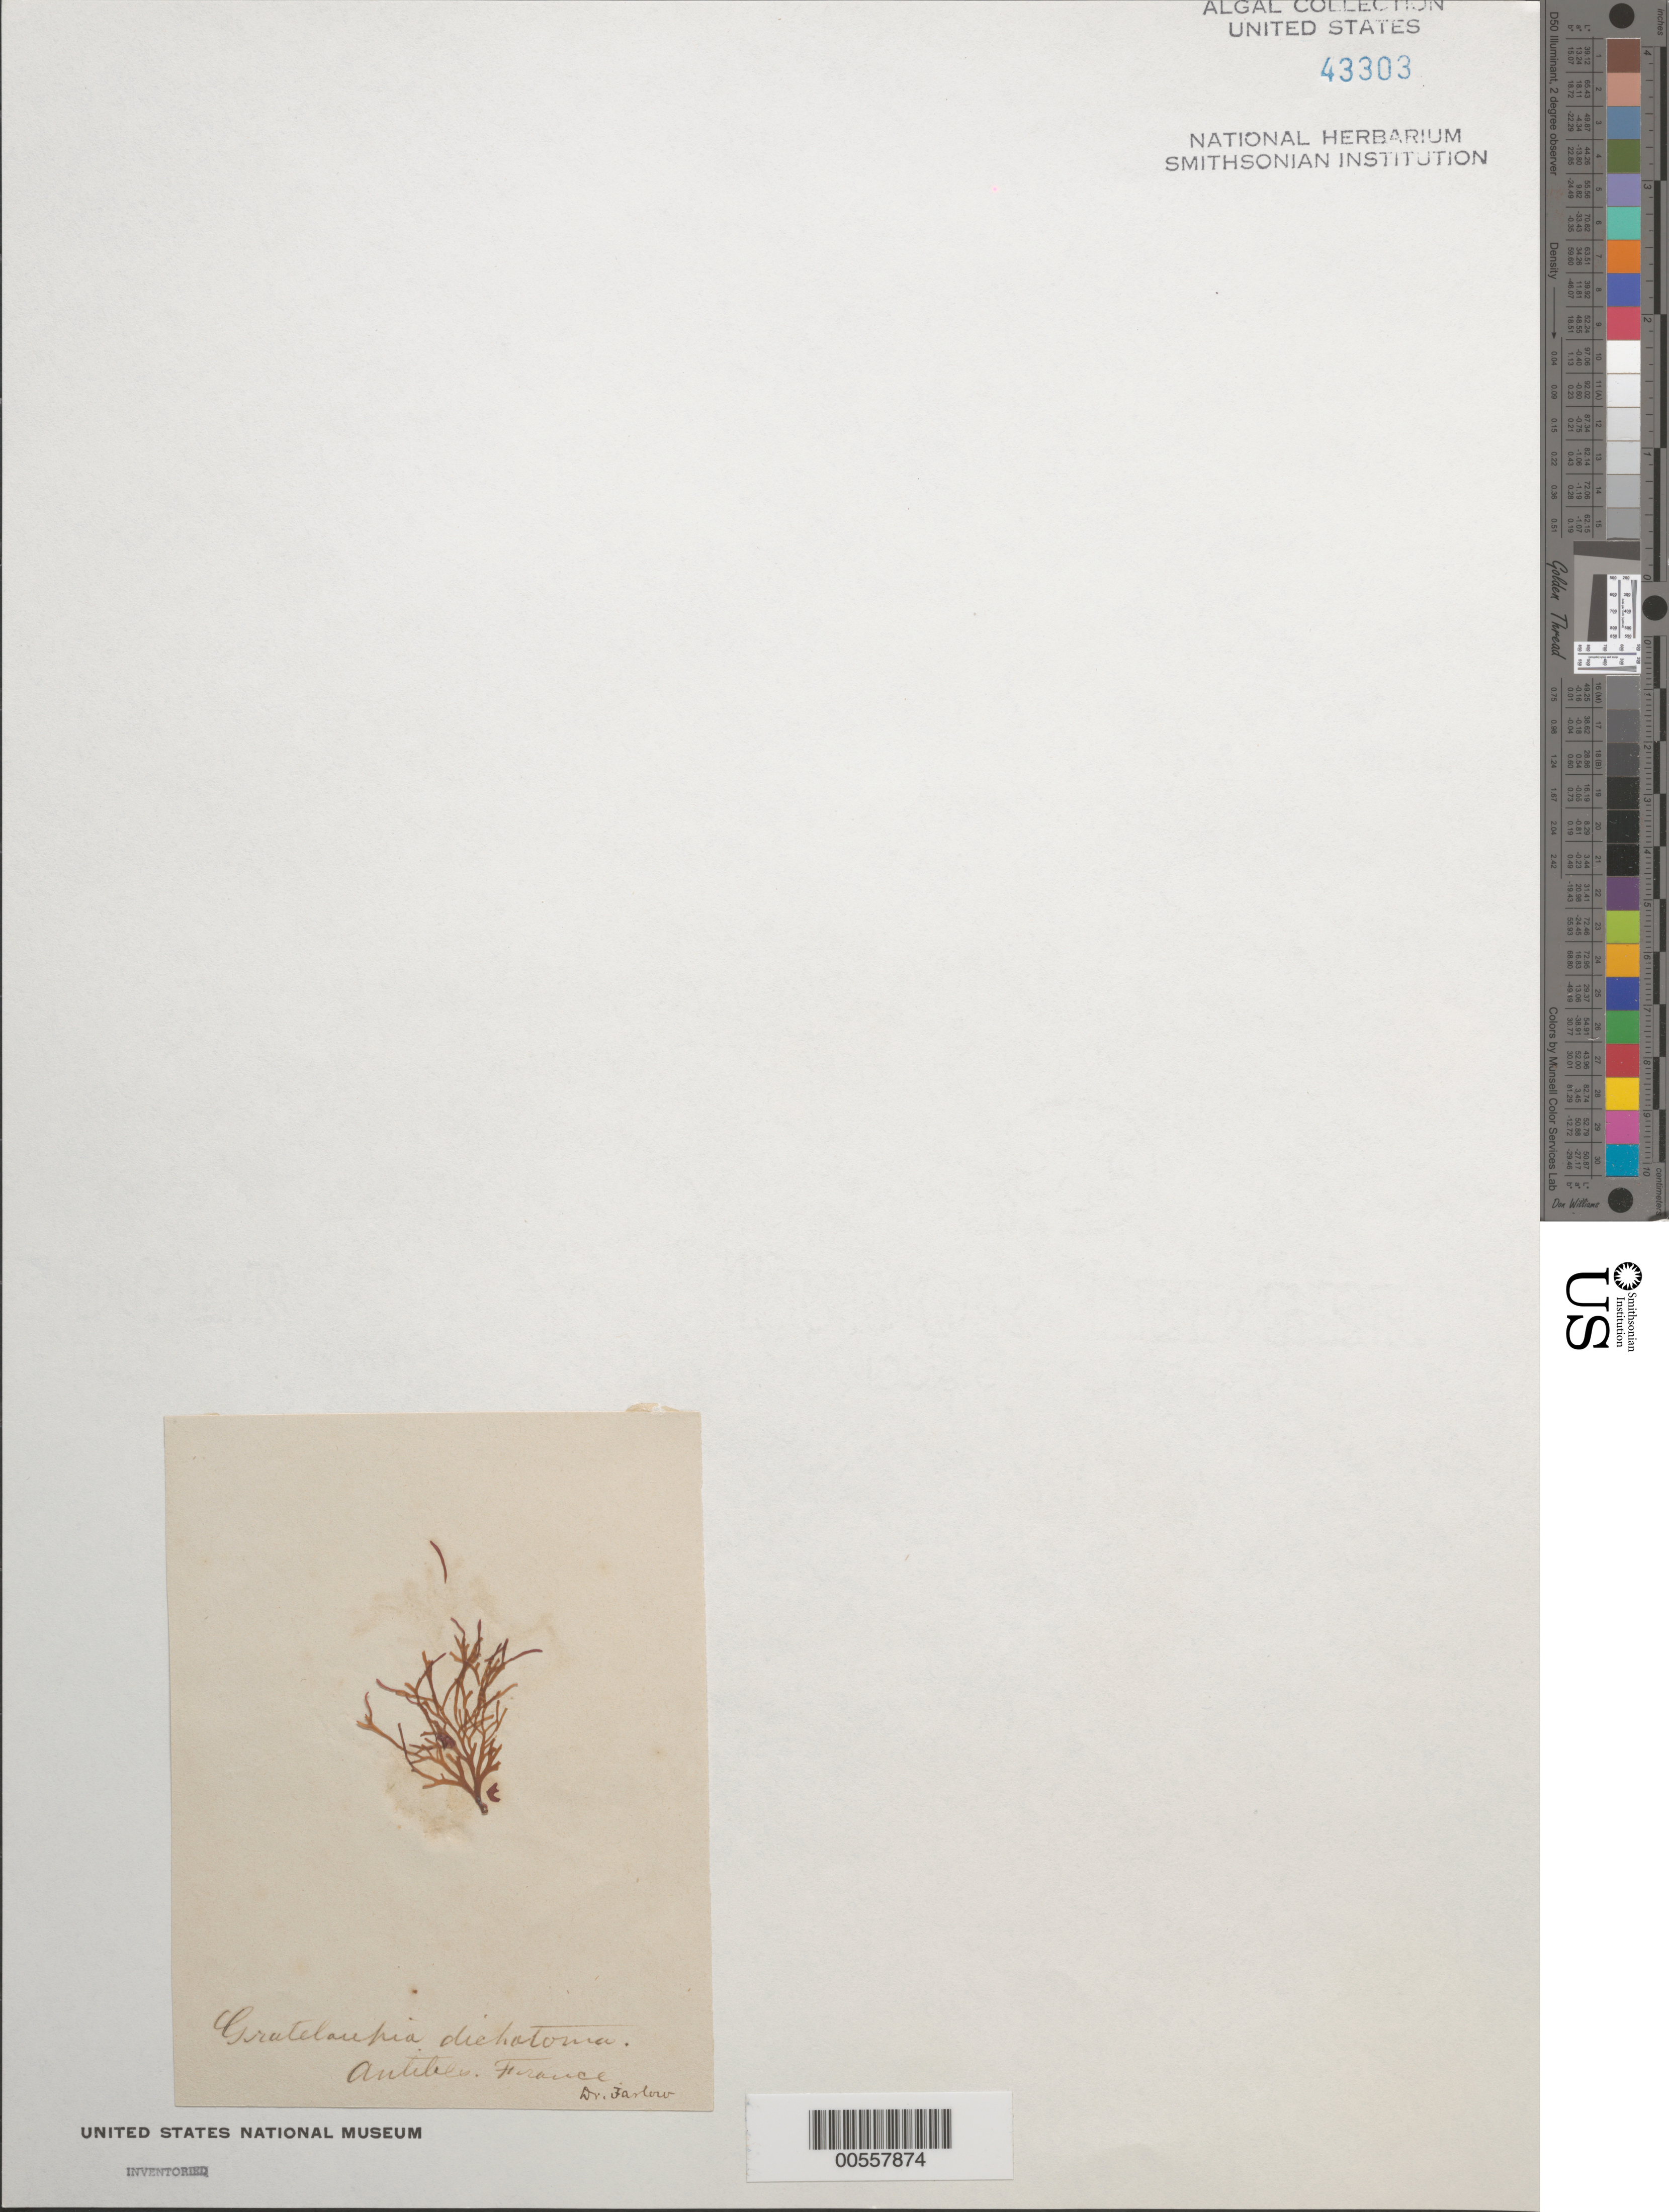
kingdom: Plantae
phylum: Rhodophyta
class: Florideophyceae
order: Halymeniales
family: Halymeniaceae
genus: Dermocorynus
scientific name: Dermocorynus dichotomus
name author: (J. Agardh) Gargiulo et al.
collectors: W. G. Farlow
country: France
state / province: Provence-Alpes-Côte d'Azur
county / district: Alpes-Maritimes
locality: Antibes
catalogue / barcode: US 43303